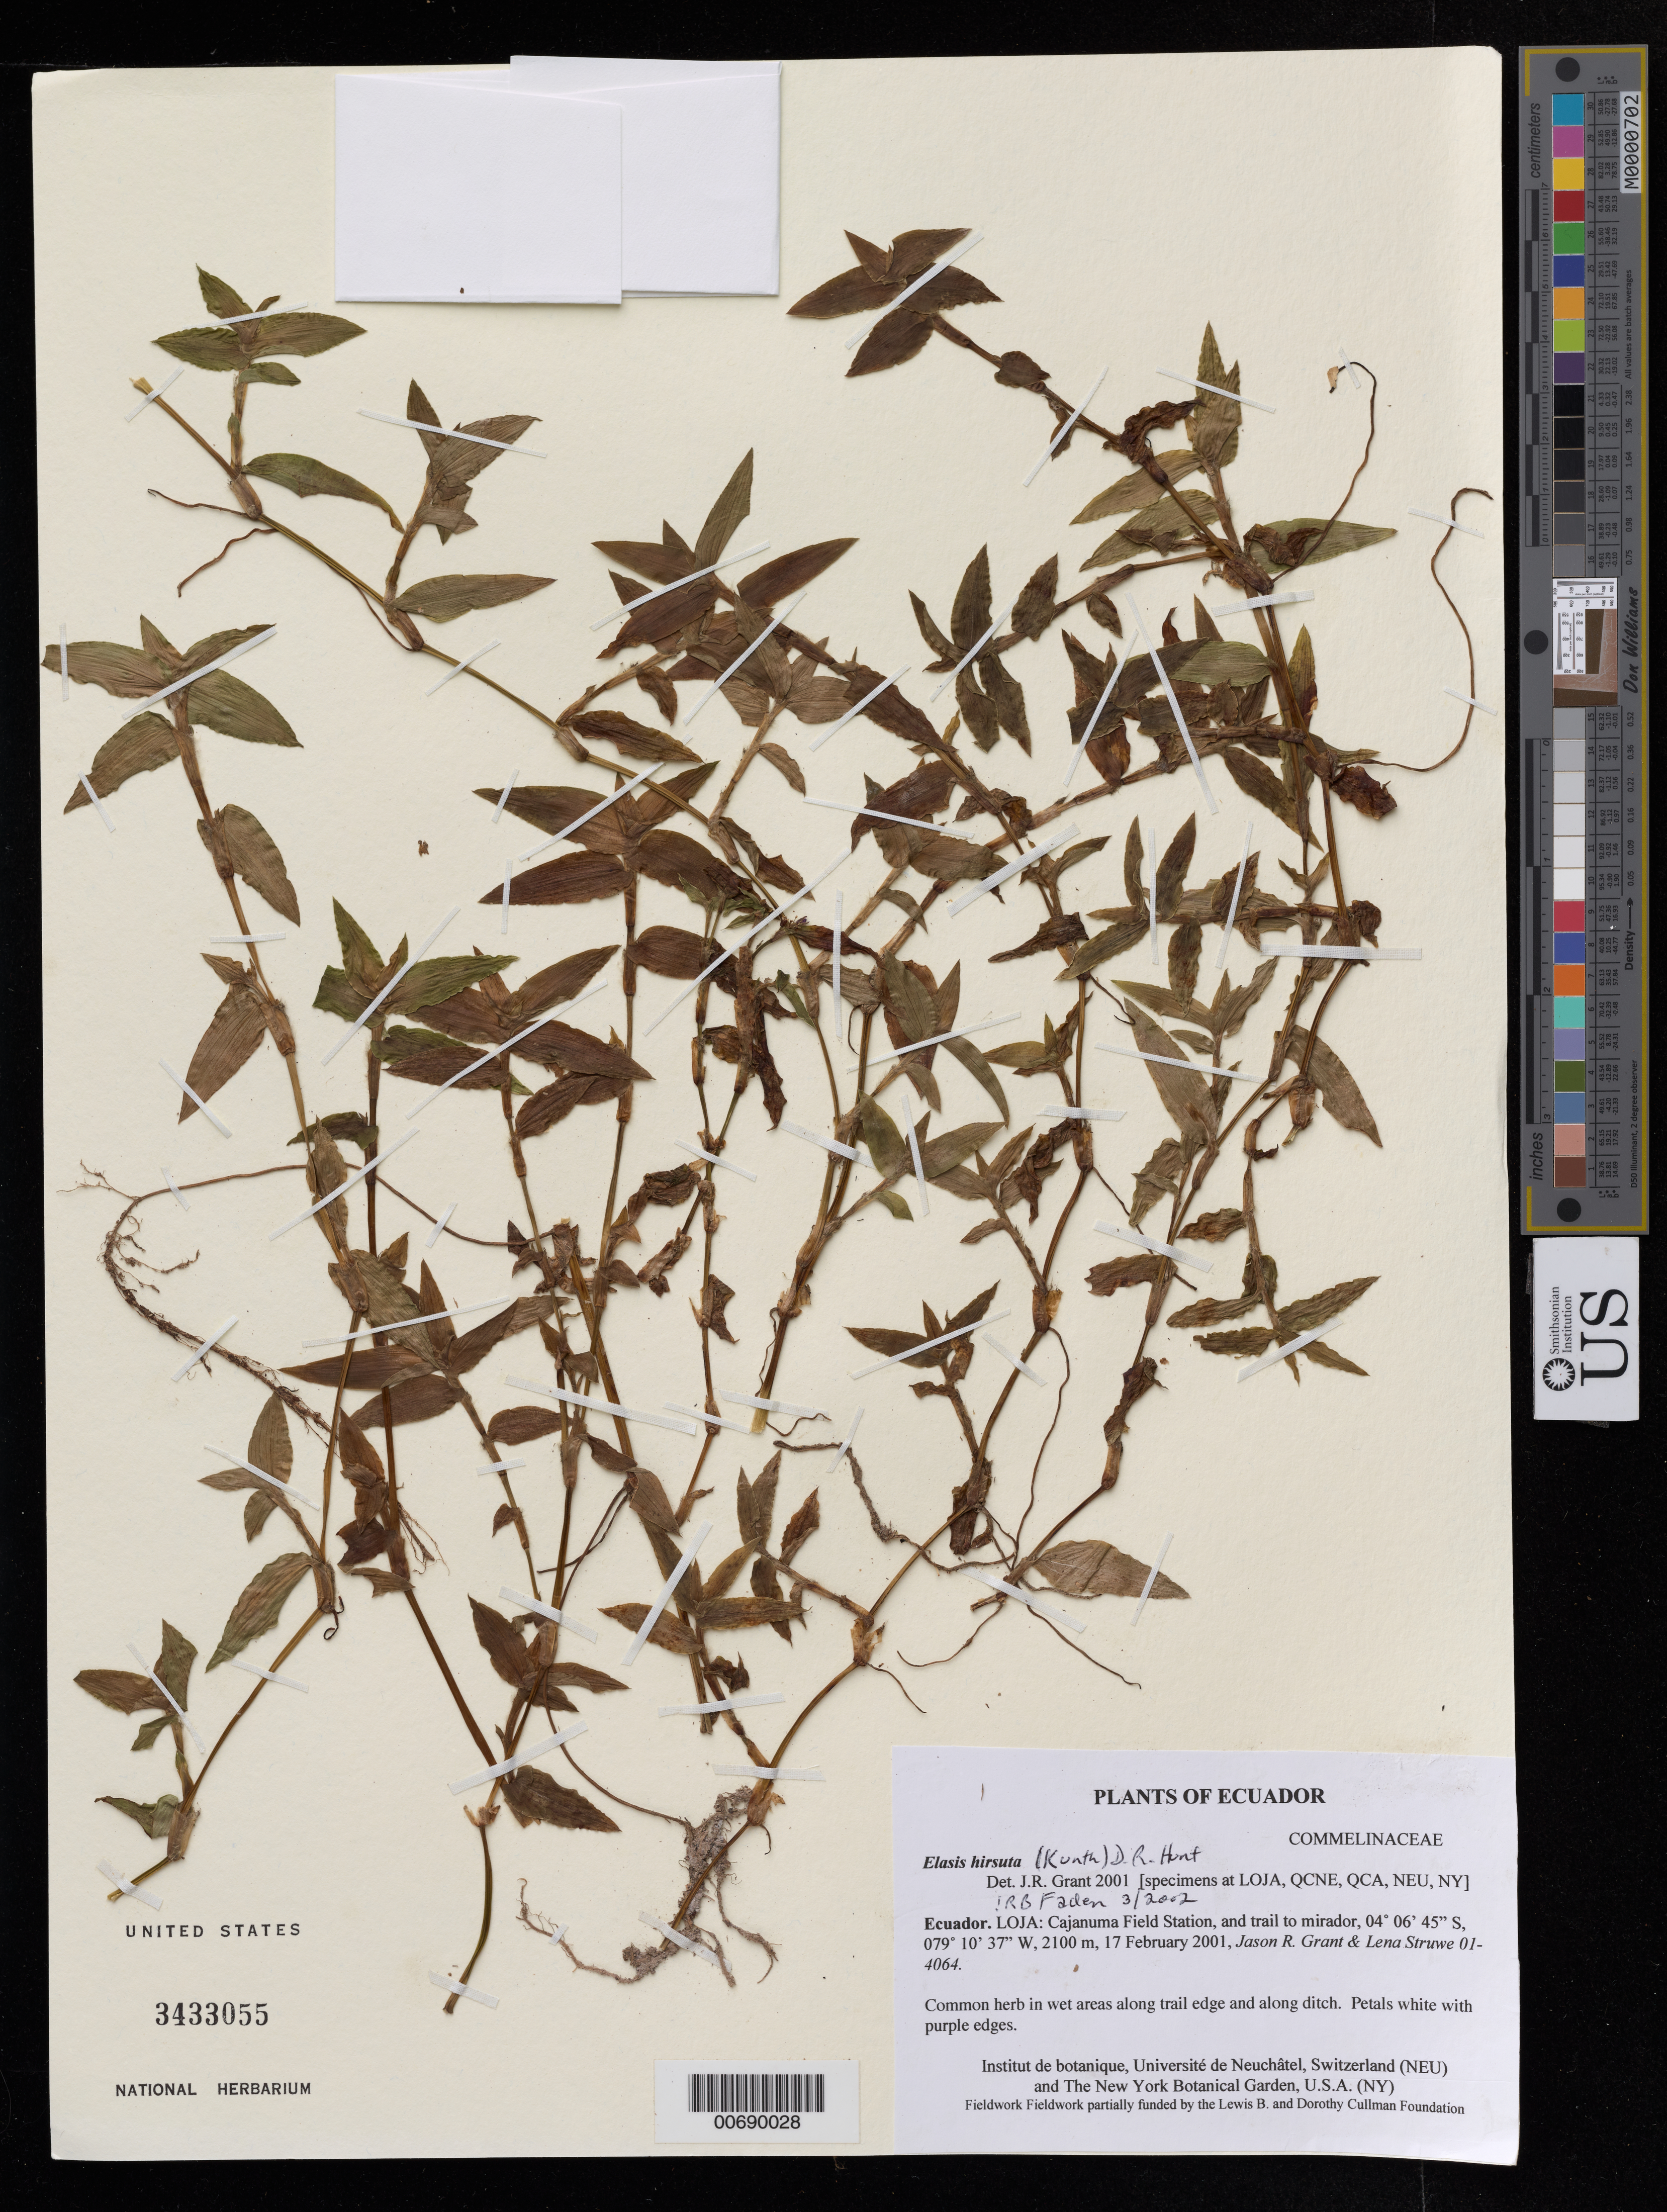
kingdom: Plantae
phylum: Tracheophyta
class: Liliopsida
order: Commelinales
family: Commelinaceae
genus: Elasis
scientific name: Elasis hirsuta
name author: (Kunth) D.R. Hunt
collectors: J. R. Grant & L. Struwe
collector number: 01-4064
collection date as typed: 11 Feb 2001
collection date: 2001-02-11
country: Ecuador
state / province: Loja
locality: Cajanuma Field Station and Trail in Mirador.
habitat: Wet areas along trail edge and along ditch.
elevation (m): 2100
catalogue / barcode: US 3433055